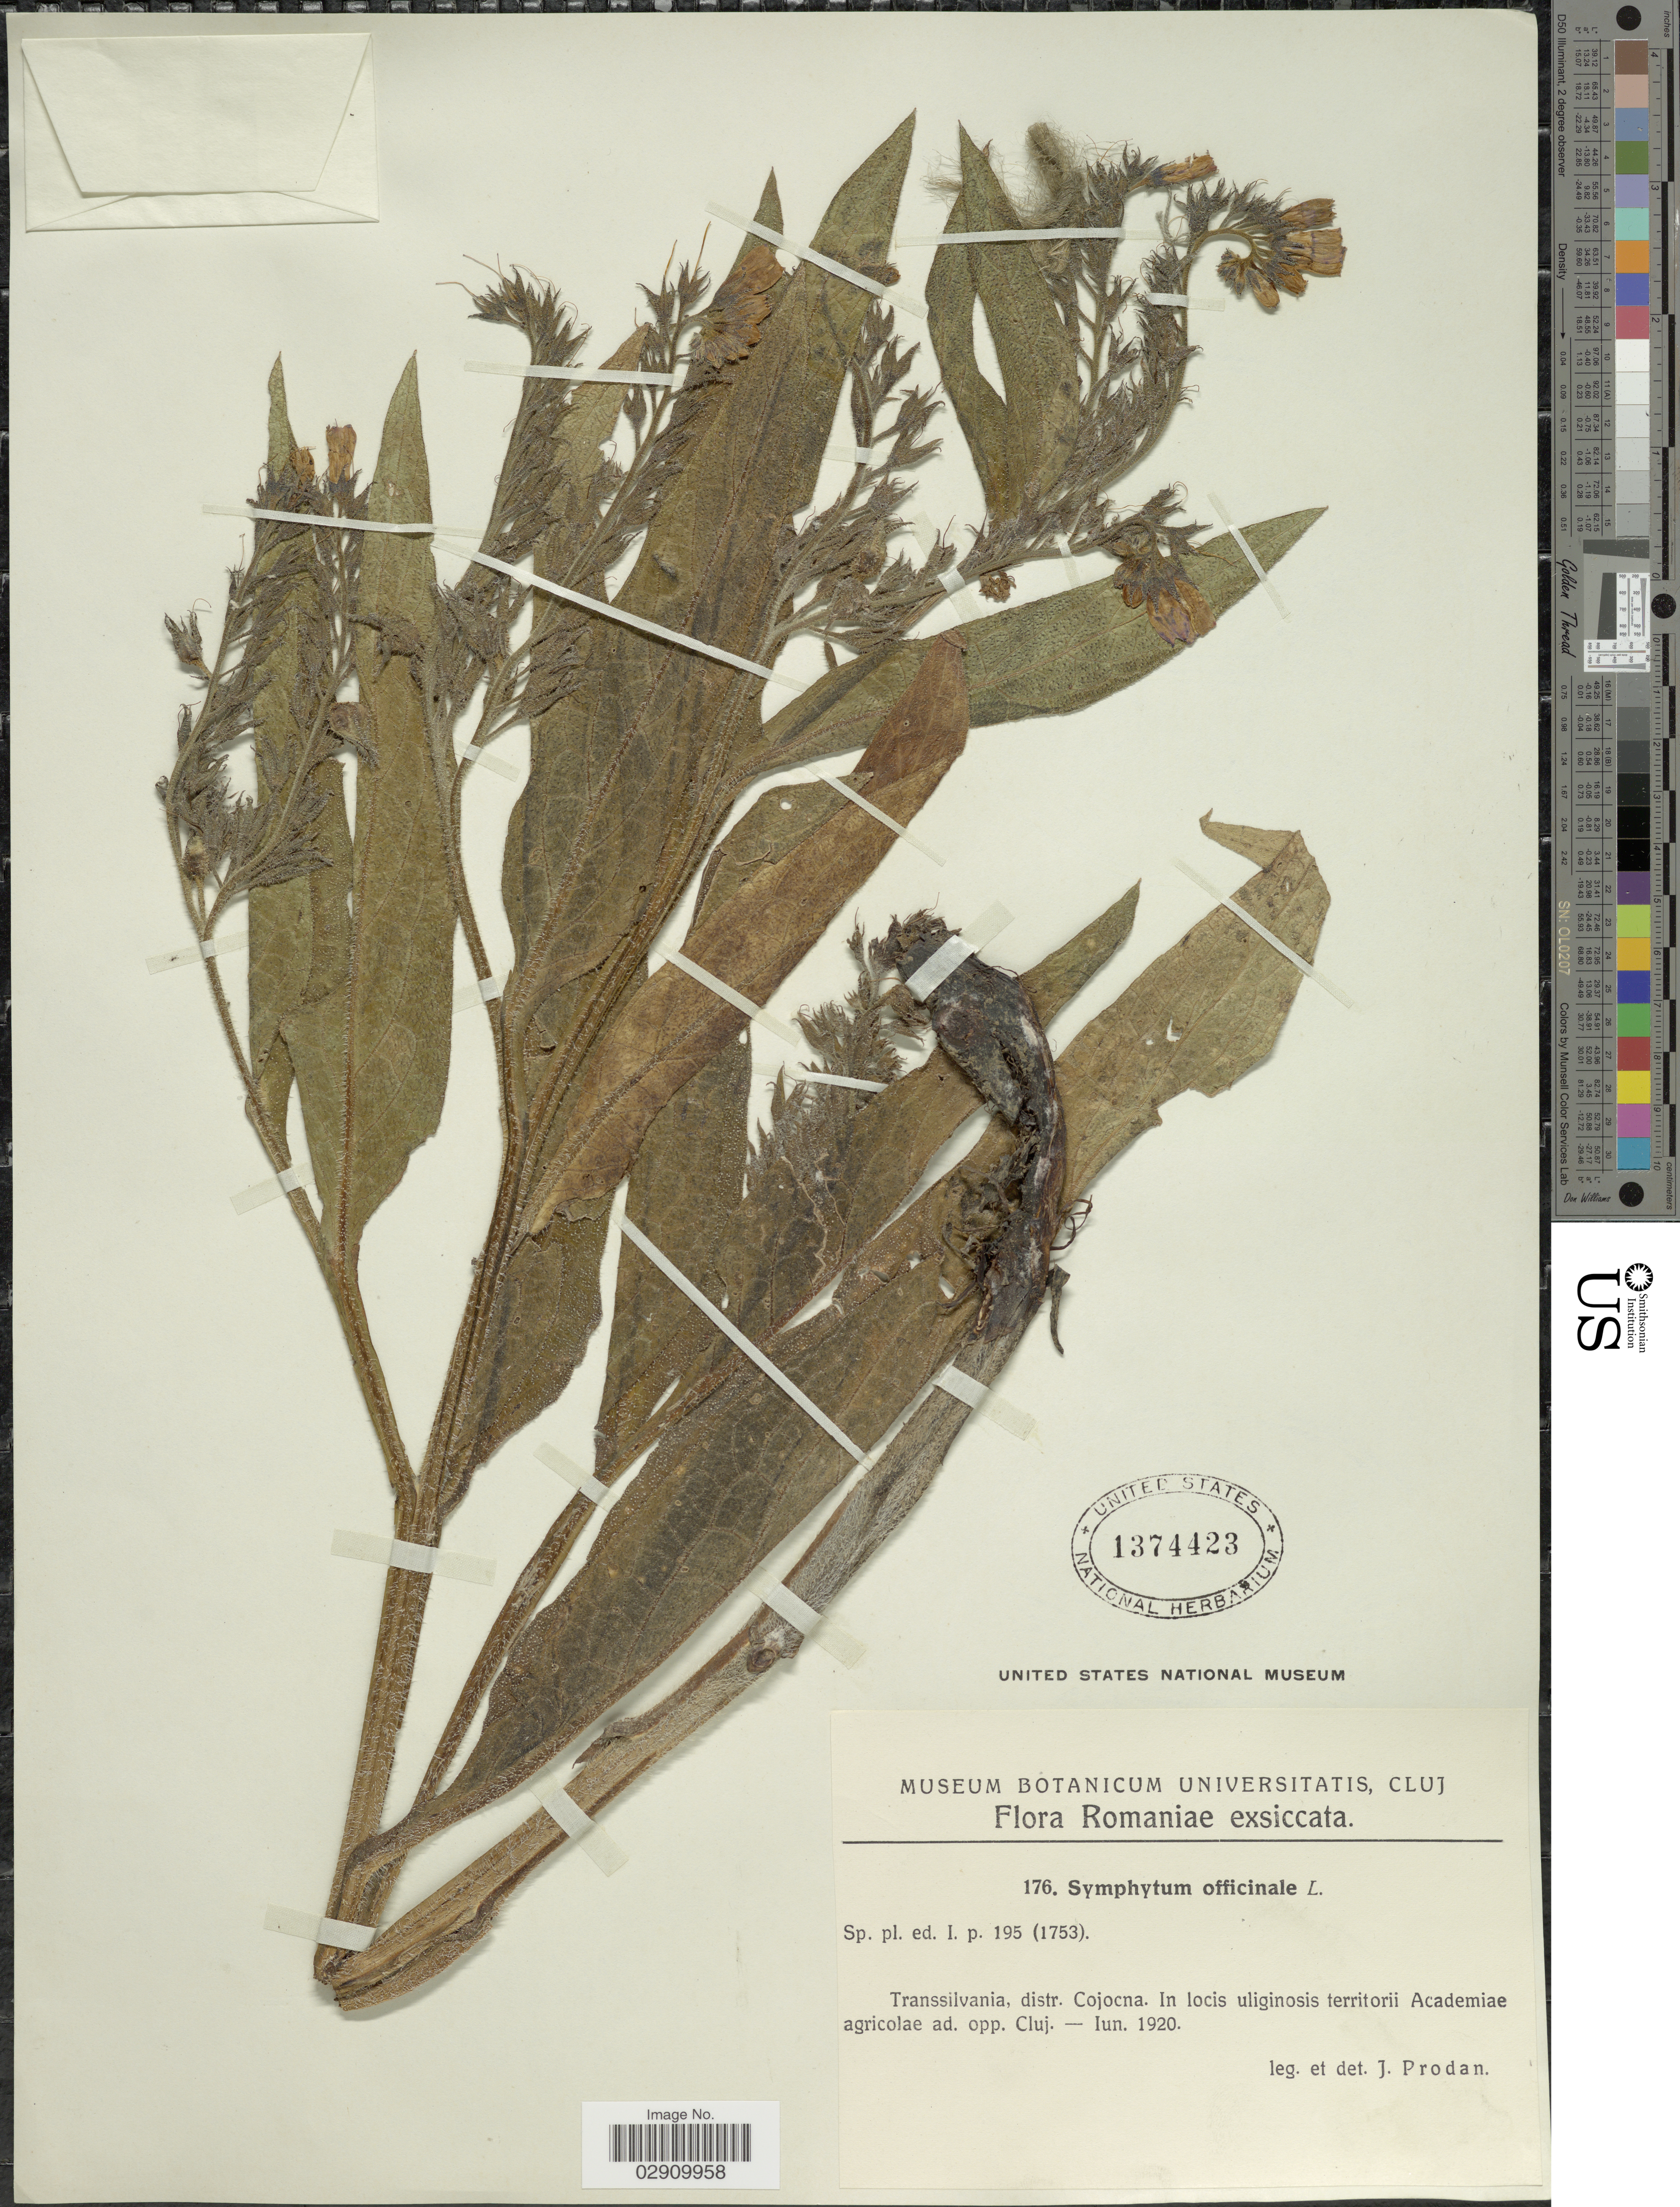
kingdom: Plantae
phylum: Tracheophyta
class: Magnoliopsida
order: Boraginales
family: Boraginaceae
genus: Symphytum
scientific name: Symphytum officinale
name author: L.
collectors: J. Prodan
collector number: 176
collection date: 1920-06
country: Romania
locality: Transsilvania, distr. Cojocna, in locis uliginosis territorii Academiae agricolae ad. opp. Cluj.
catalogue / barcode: US 1374423